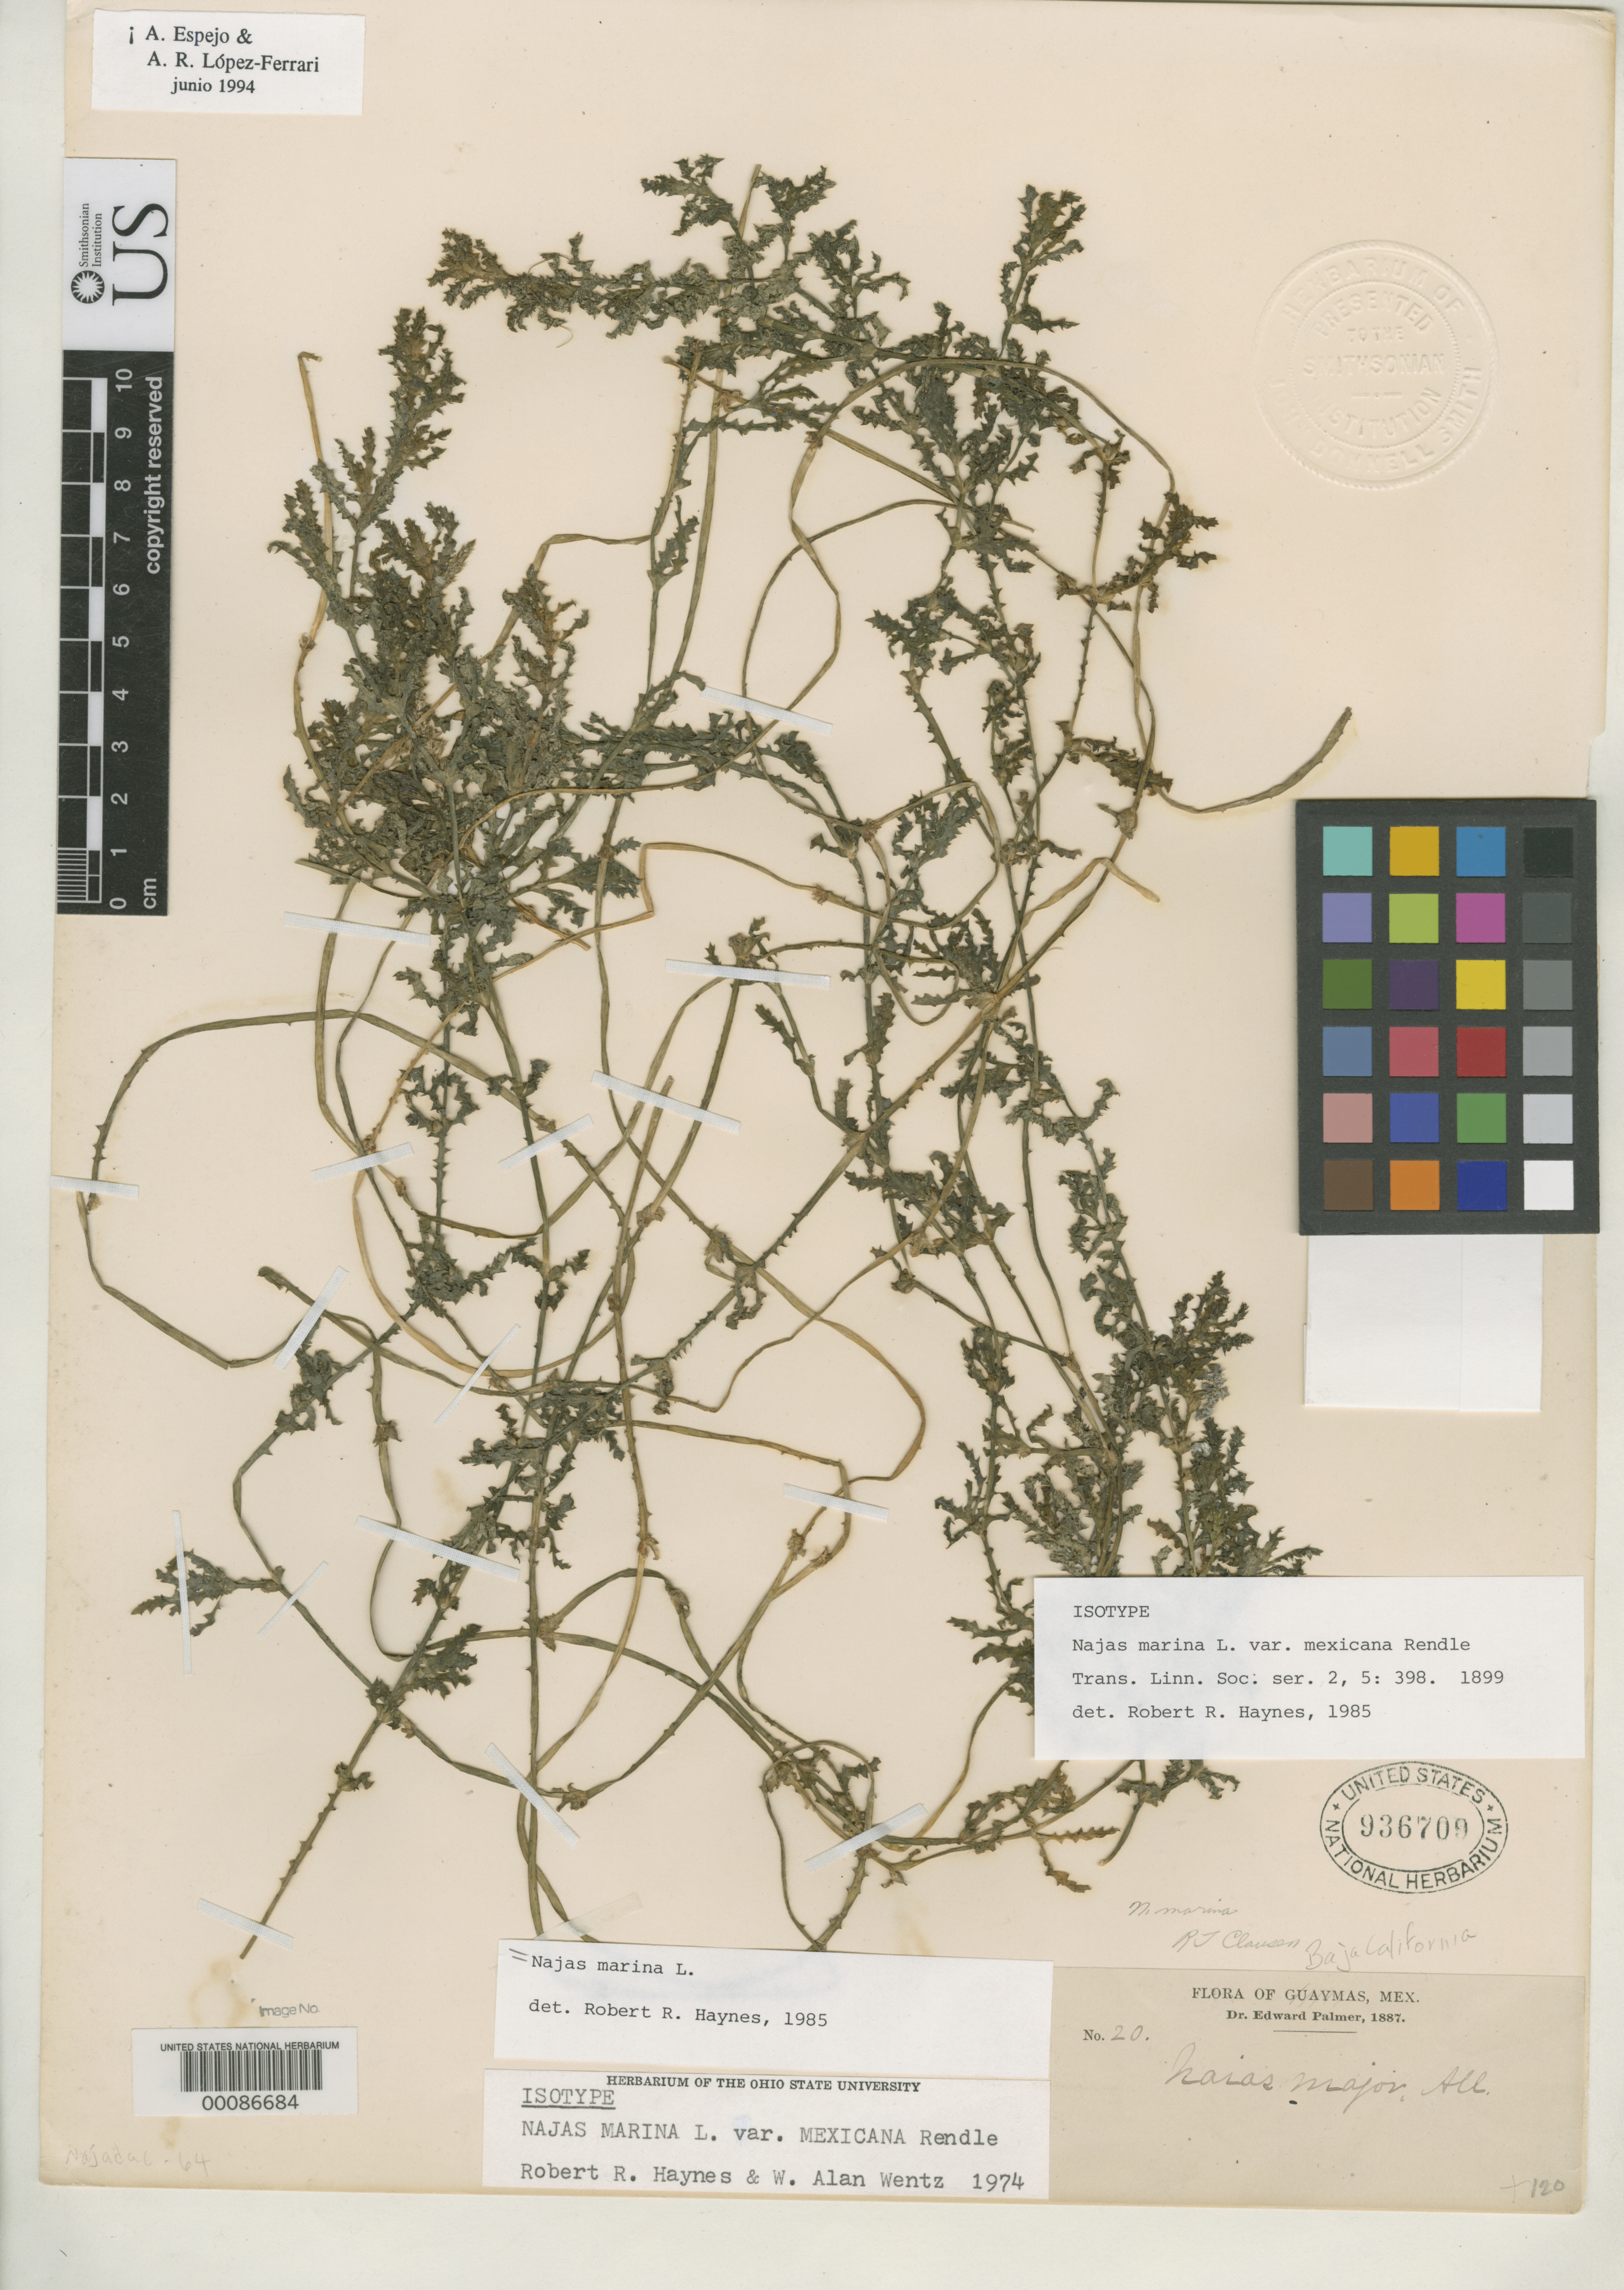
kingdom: Plantae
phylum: Tracheophyta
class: Liliopsida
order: Alismatales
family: Hydrocharitaceae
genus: Najas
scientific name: Najas marina var. mexicana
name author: Rendle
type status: Isotype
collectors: E. Palmer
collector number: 20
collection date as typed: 1887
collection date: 1887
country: Mexico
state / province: Baja California Sur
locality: Muleje.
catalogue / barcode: US 936709